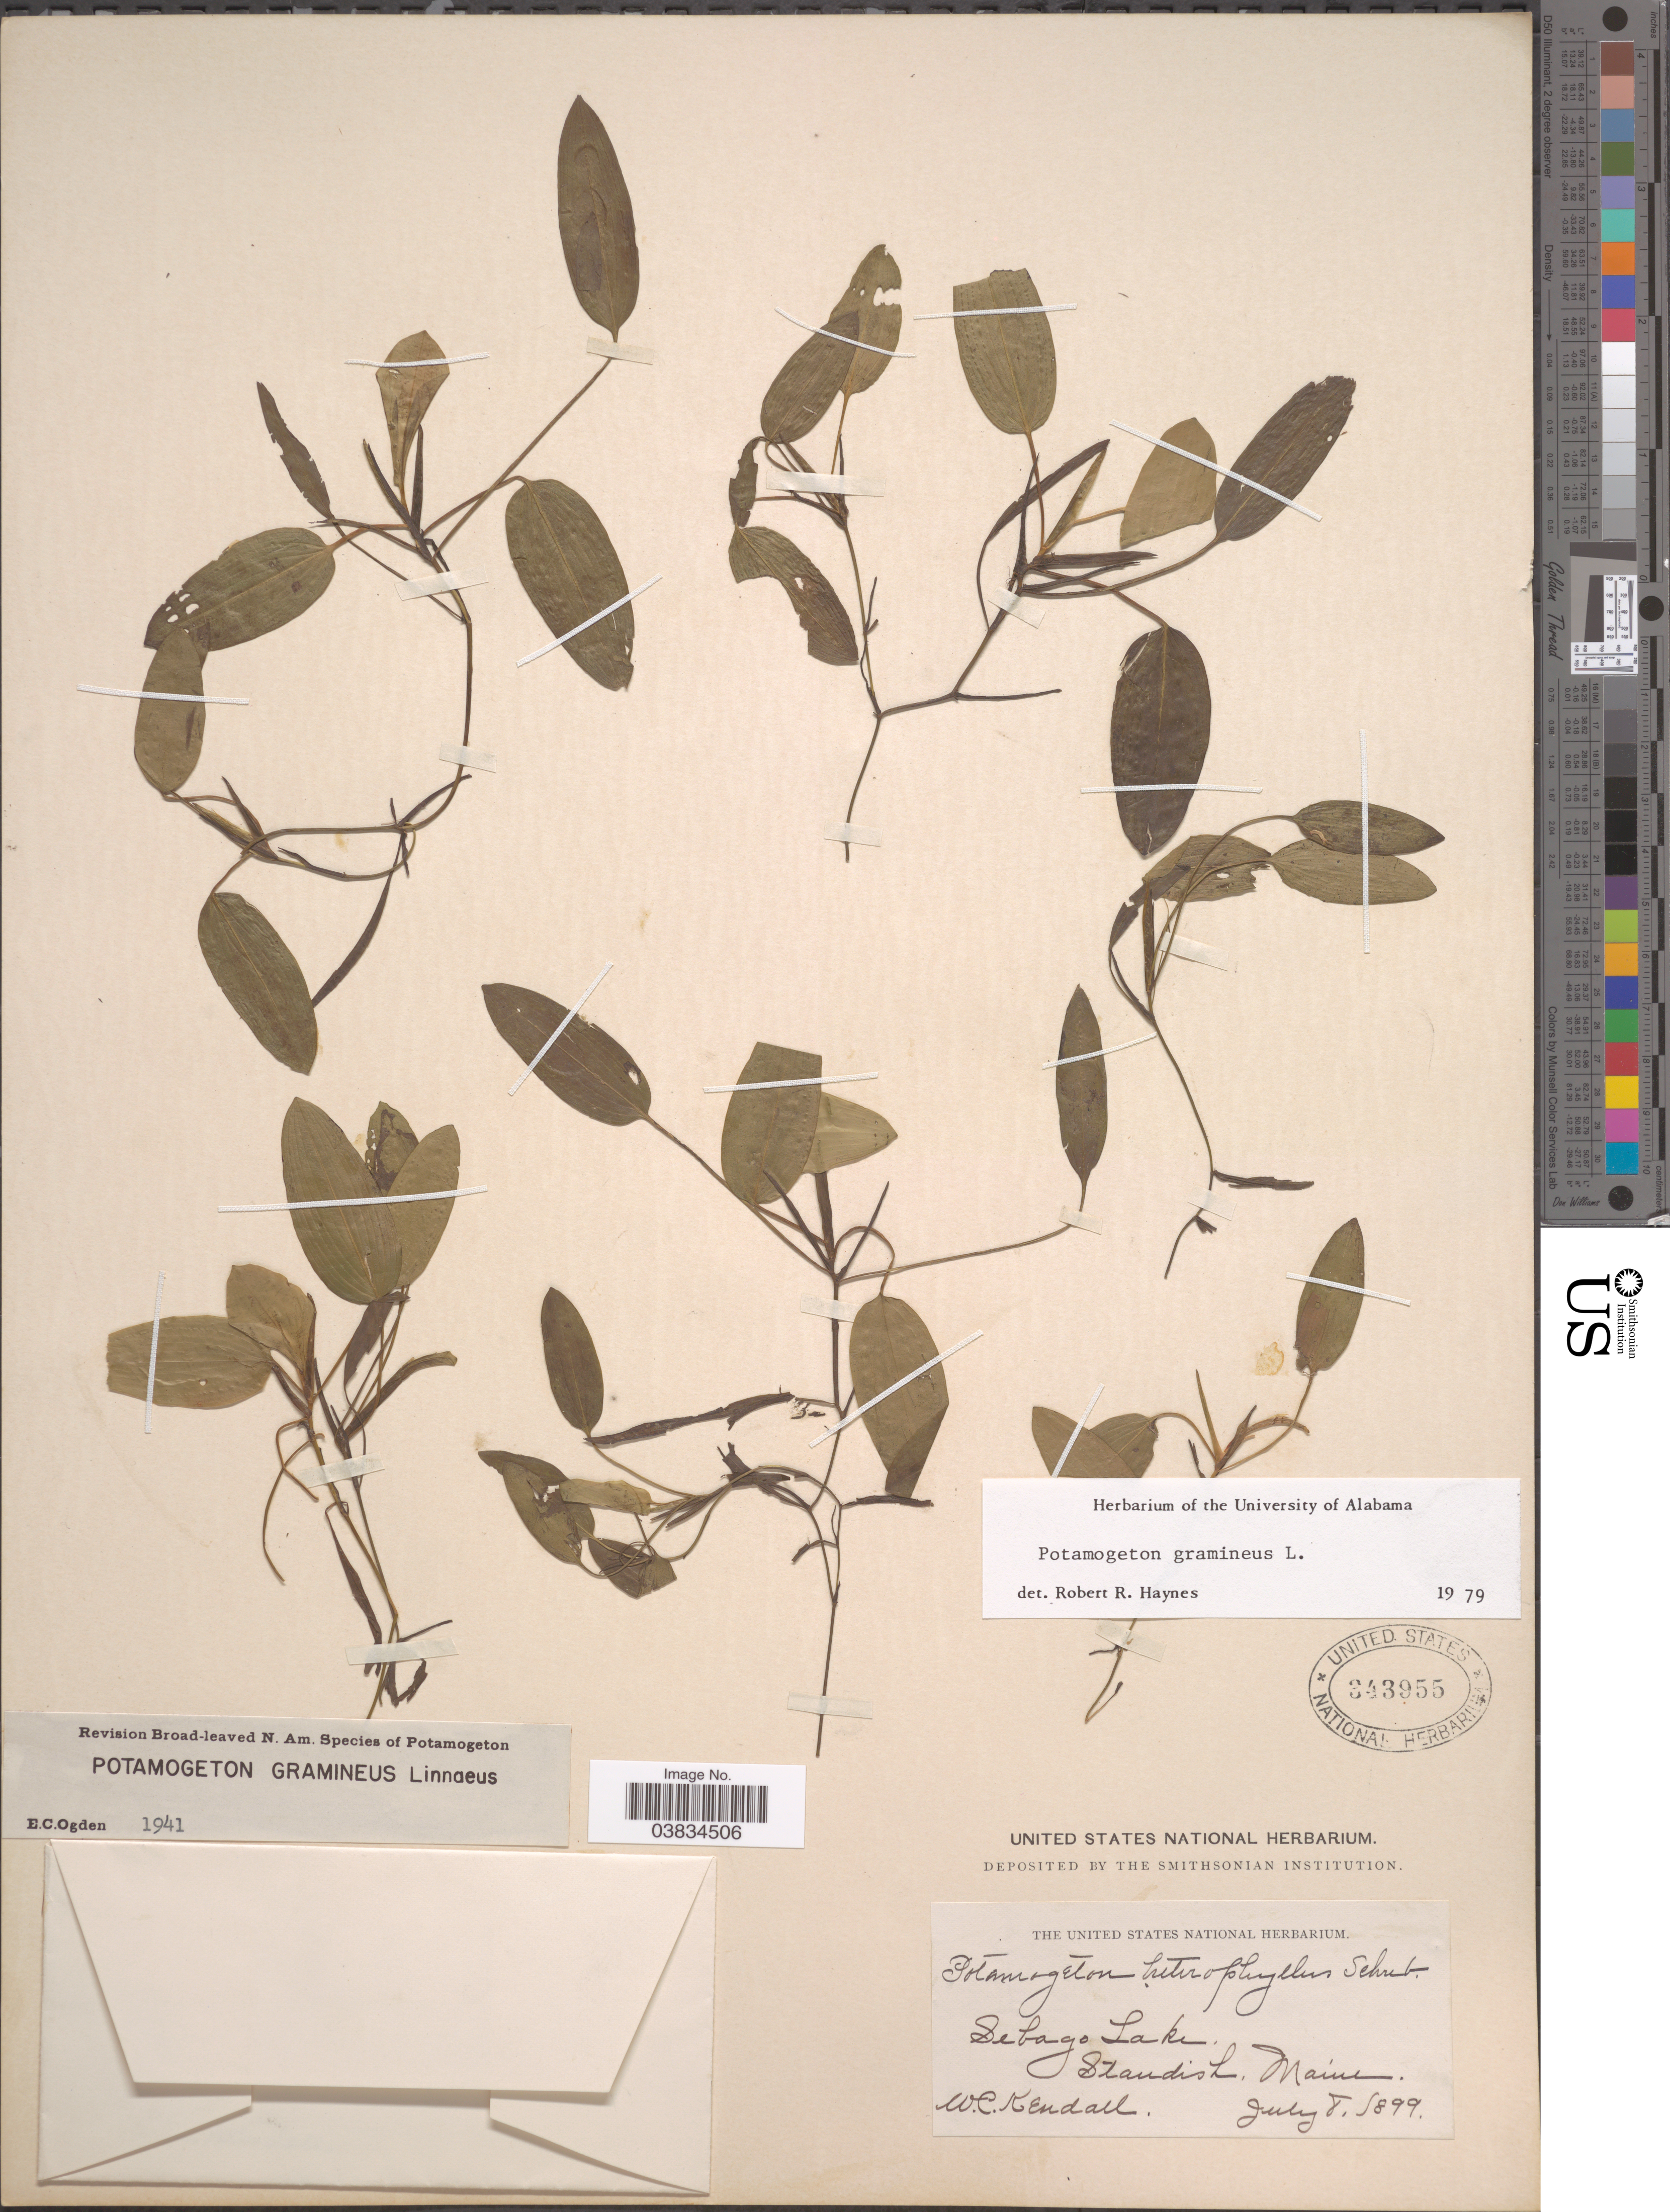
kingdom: Plantae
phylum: Tracheophyta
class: Liliopsida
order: Alismatales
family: Potamogetonaceae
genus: Potamogeton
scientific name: Potamogeton gramineus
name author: L.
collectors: W. Kendall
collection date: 1899-07-08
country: United States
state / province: Maine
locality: Sebago Lake, Standish.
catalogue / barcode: US 343955